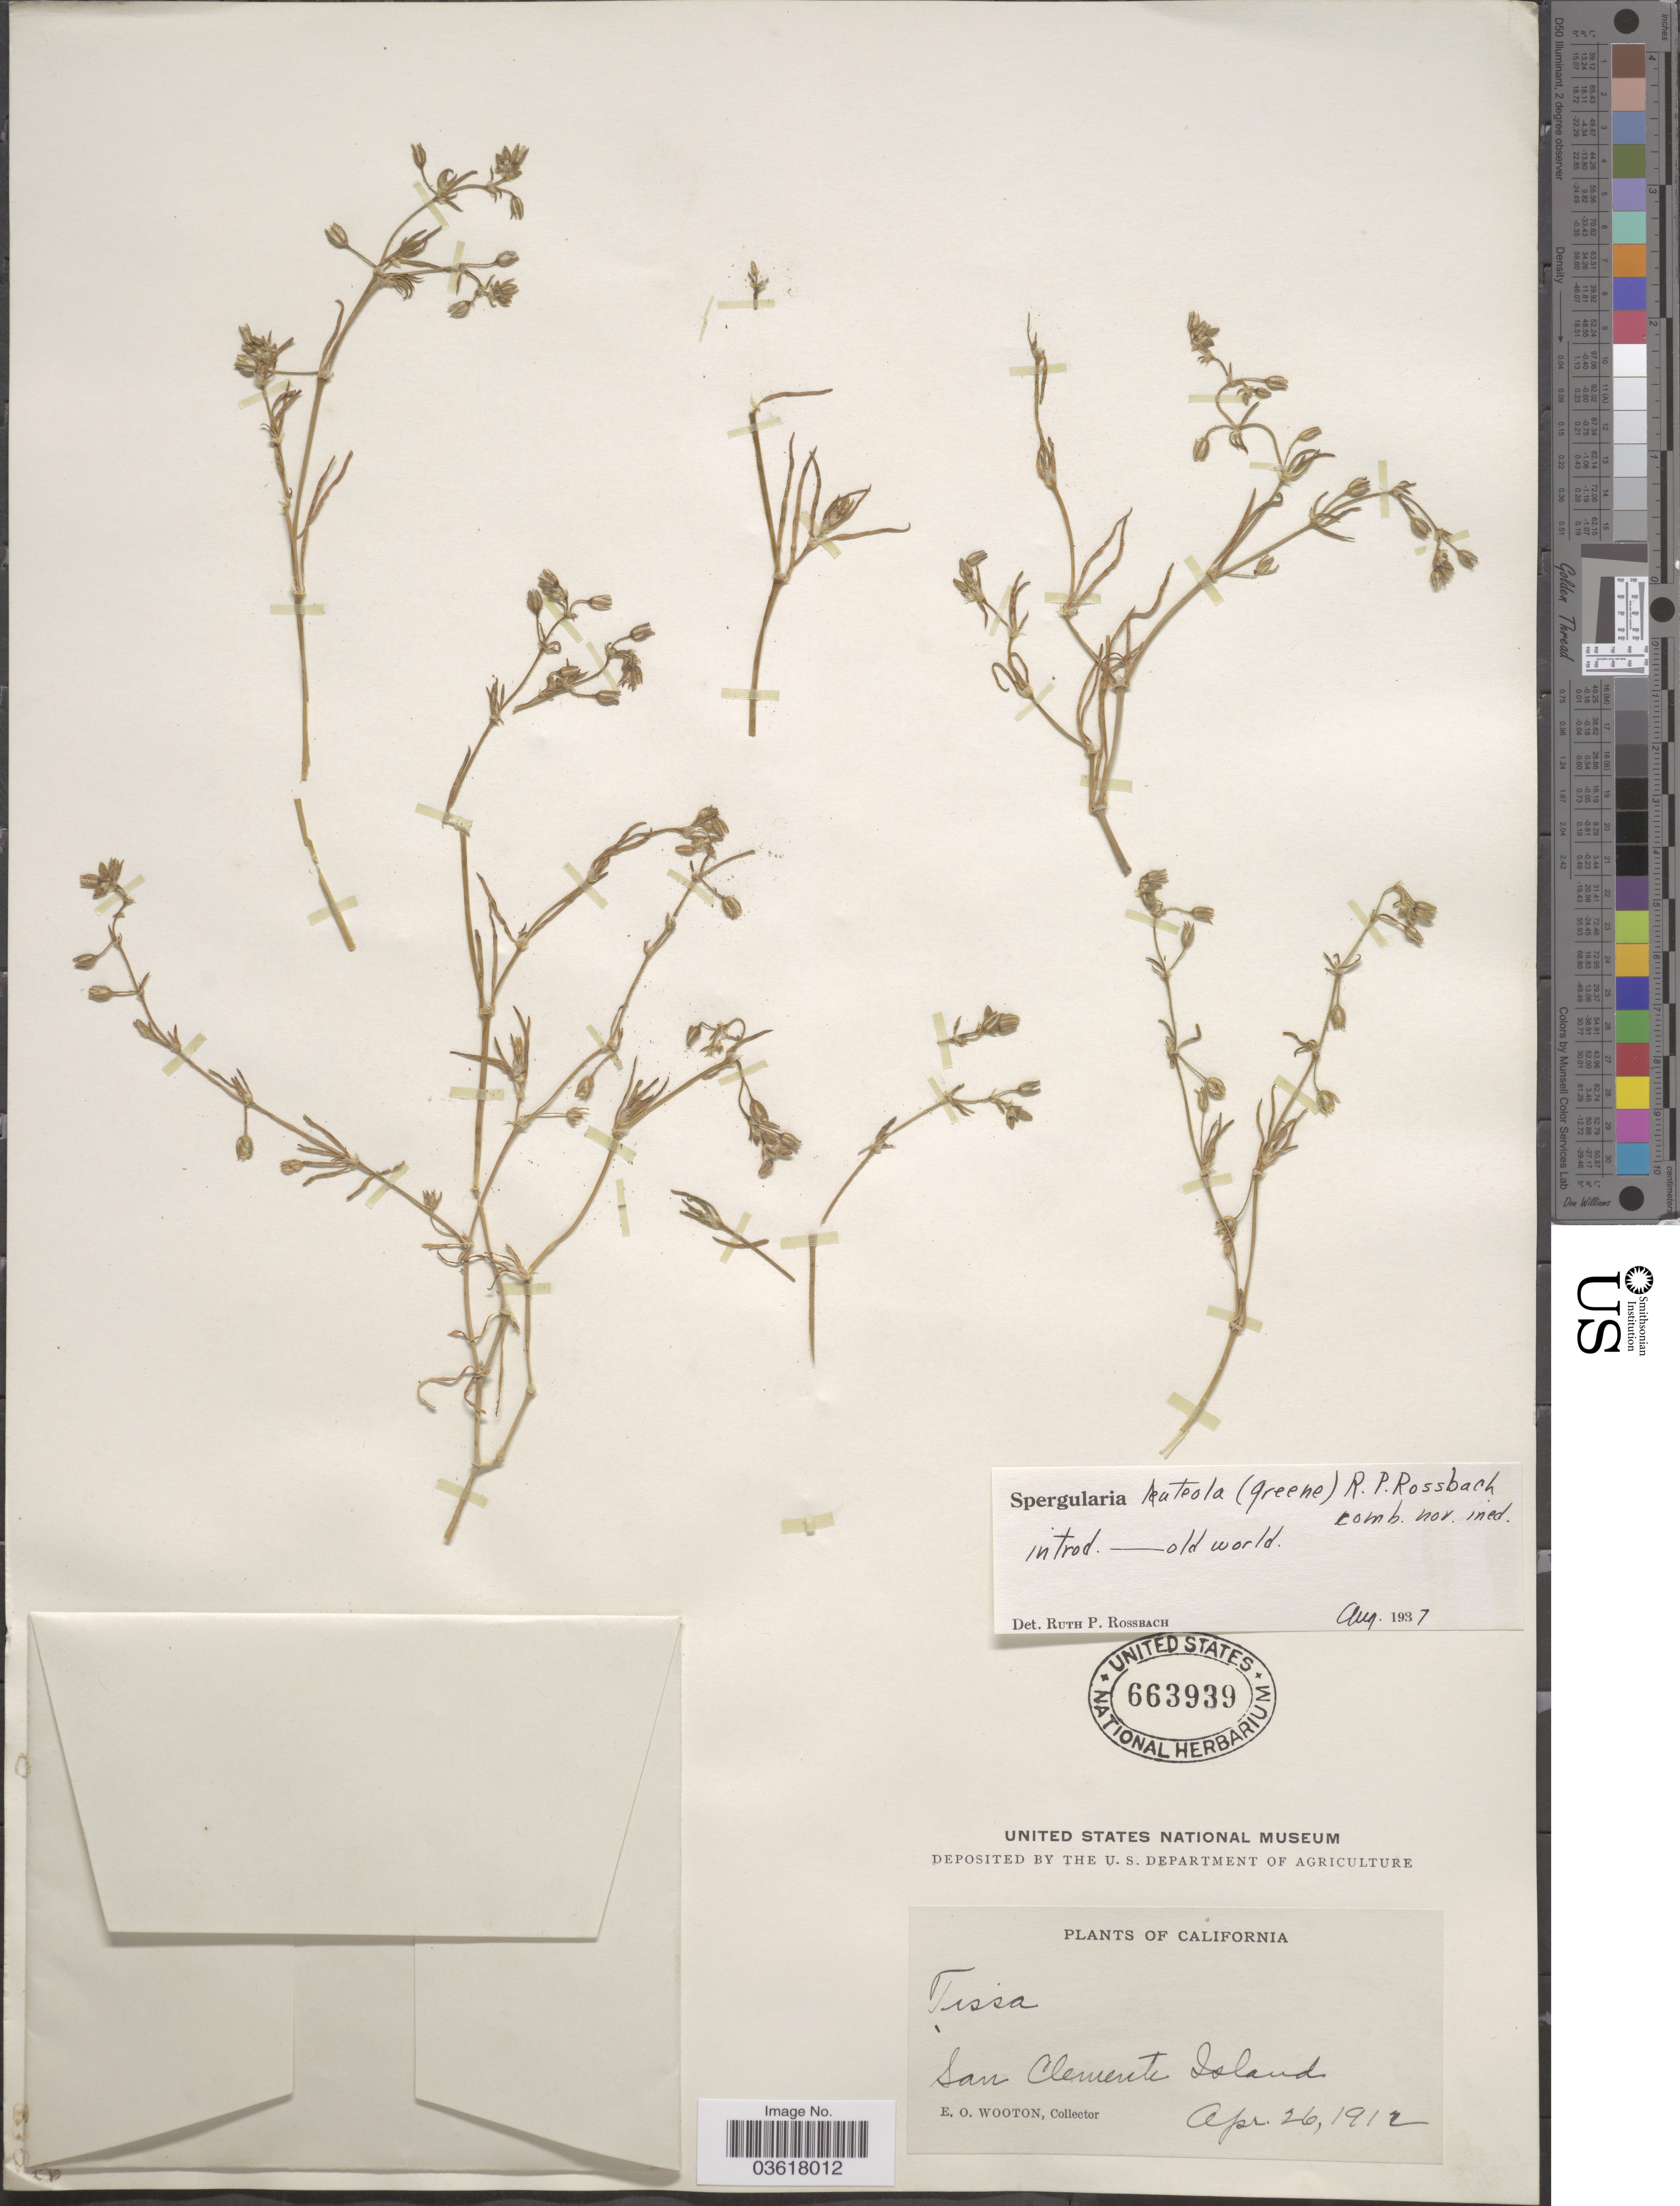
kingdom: Plantae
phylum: Tracheophyta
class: Magnoliopsida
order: Caryophyllales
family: Caryophyllaceae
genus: Spergularia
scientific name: Spergularia bocconi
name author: Foucaud ex Merino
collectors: E. O. Wooton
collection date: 1912-04-26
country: United States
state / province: California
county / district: Los Angeles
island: San Clemente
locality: San Clemente Island.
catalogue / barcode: US 663939